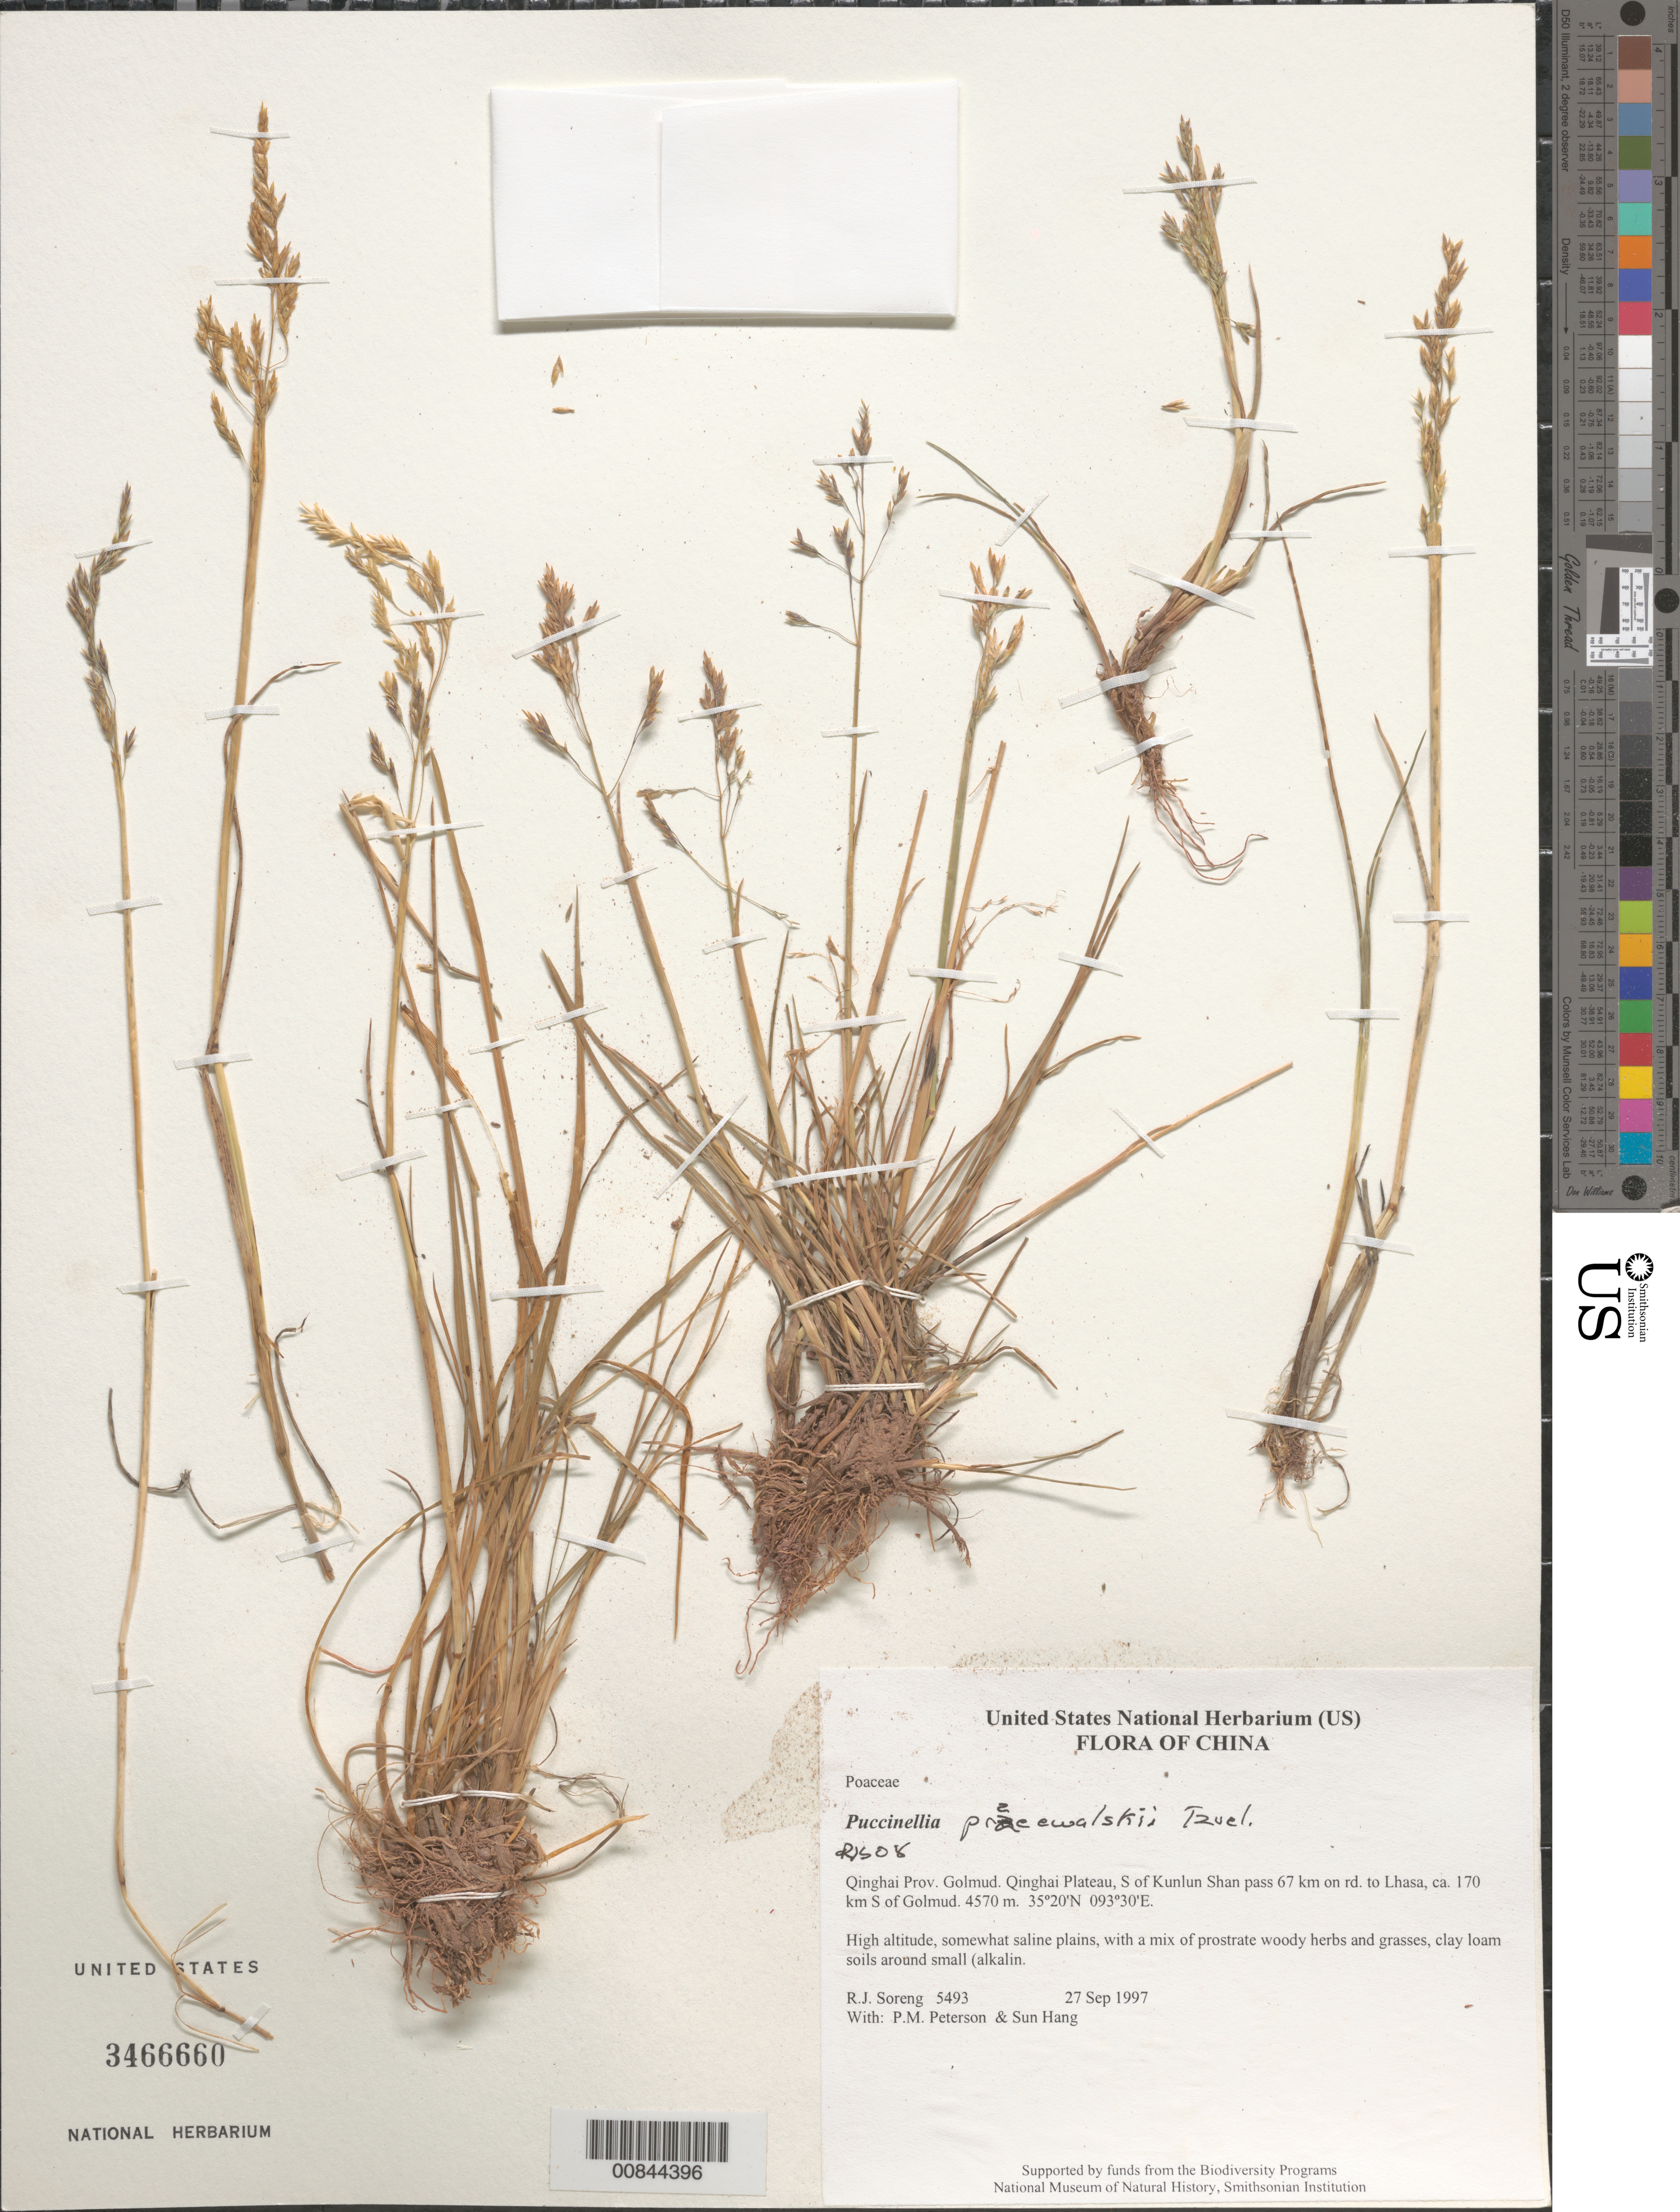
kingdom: Plantae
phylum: Tracheophyta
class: Liliopsida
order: Poales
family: Poaceae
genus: Puccinellia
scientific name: Puccinellia przewalskii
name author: Tzvelev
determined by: Soreng, Robert J., Research Associate (BOT), Smithsonian Institution - National Museum of Natural History (UNITED STATES)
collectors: R. J. Soreng, P. M. Peterson & Sun Hang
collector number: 5493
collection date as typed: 27 Sep 1997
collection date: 1997-09-27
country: China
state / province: Qinghai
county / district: Golmud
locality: Qinghai Plateau, S of Kunlun Shan pass 67 km on rd. to Lhasa, ca. 170 km S of Golmud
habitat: High altitude, somewhat saline plains, with a mix of prostrate woody herbs and grasses, clay loam soils around small (alkalin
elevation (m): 4570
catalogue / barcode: US 3466660